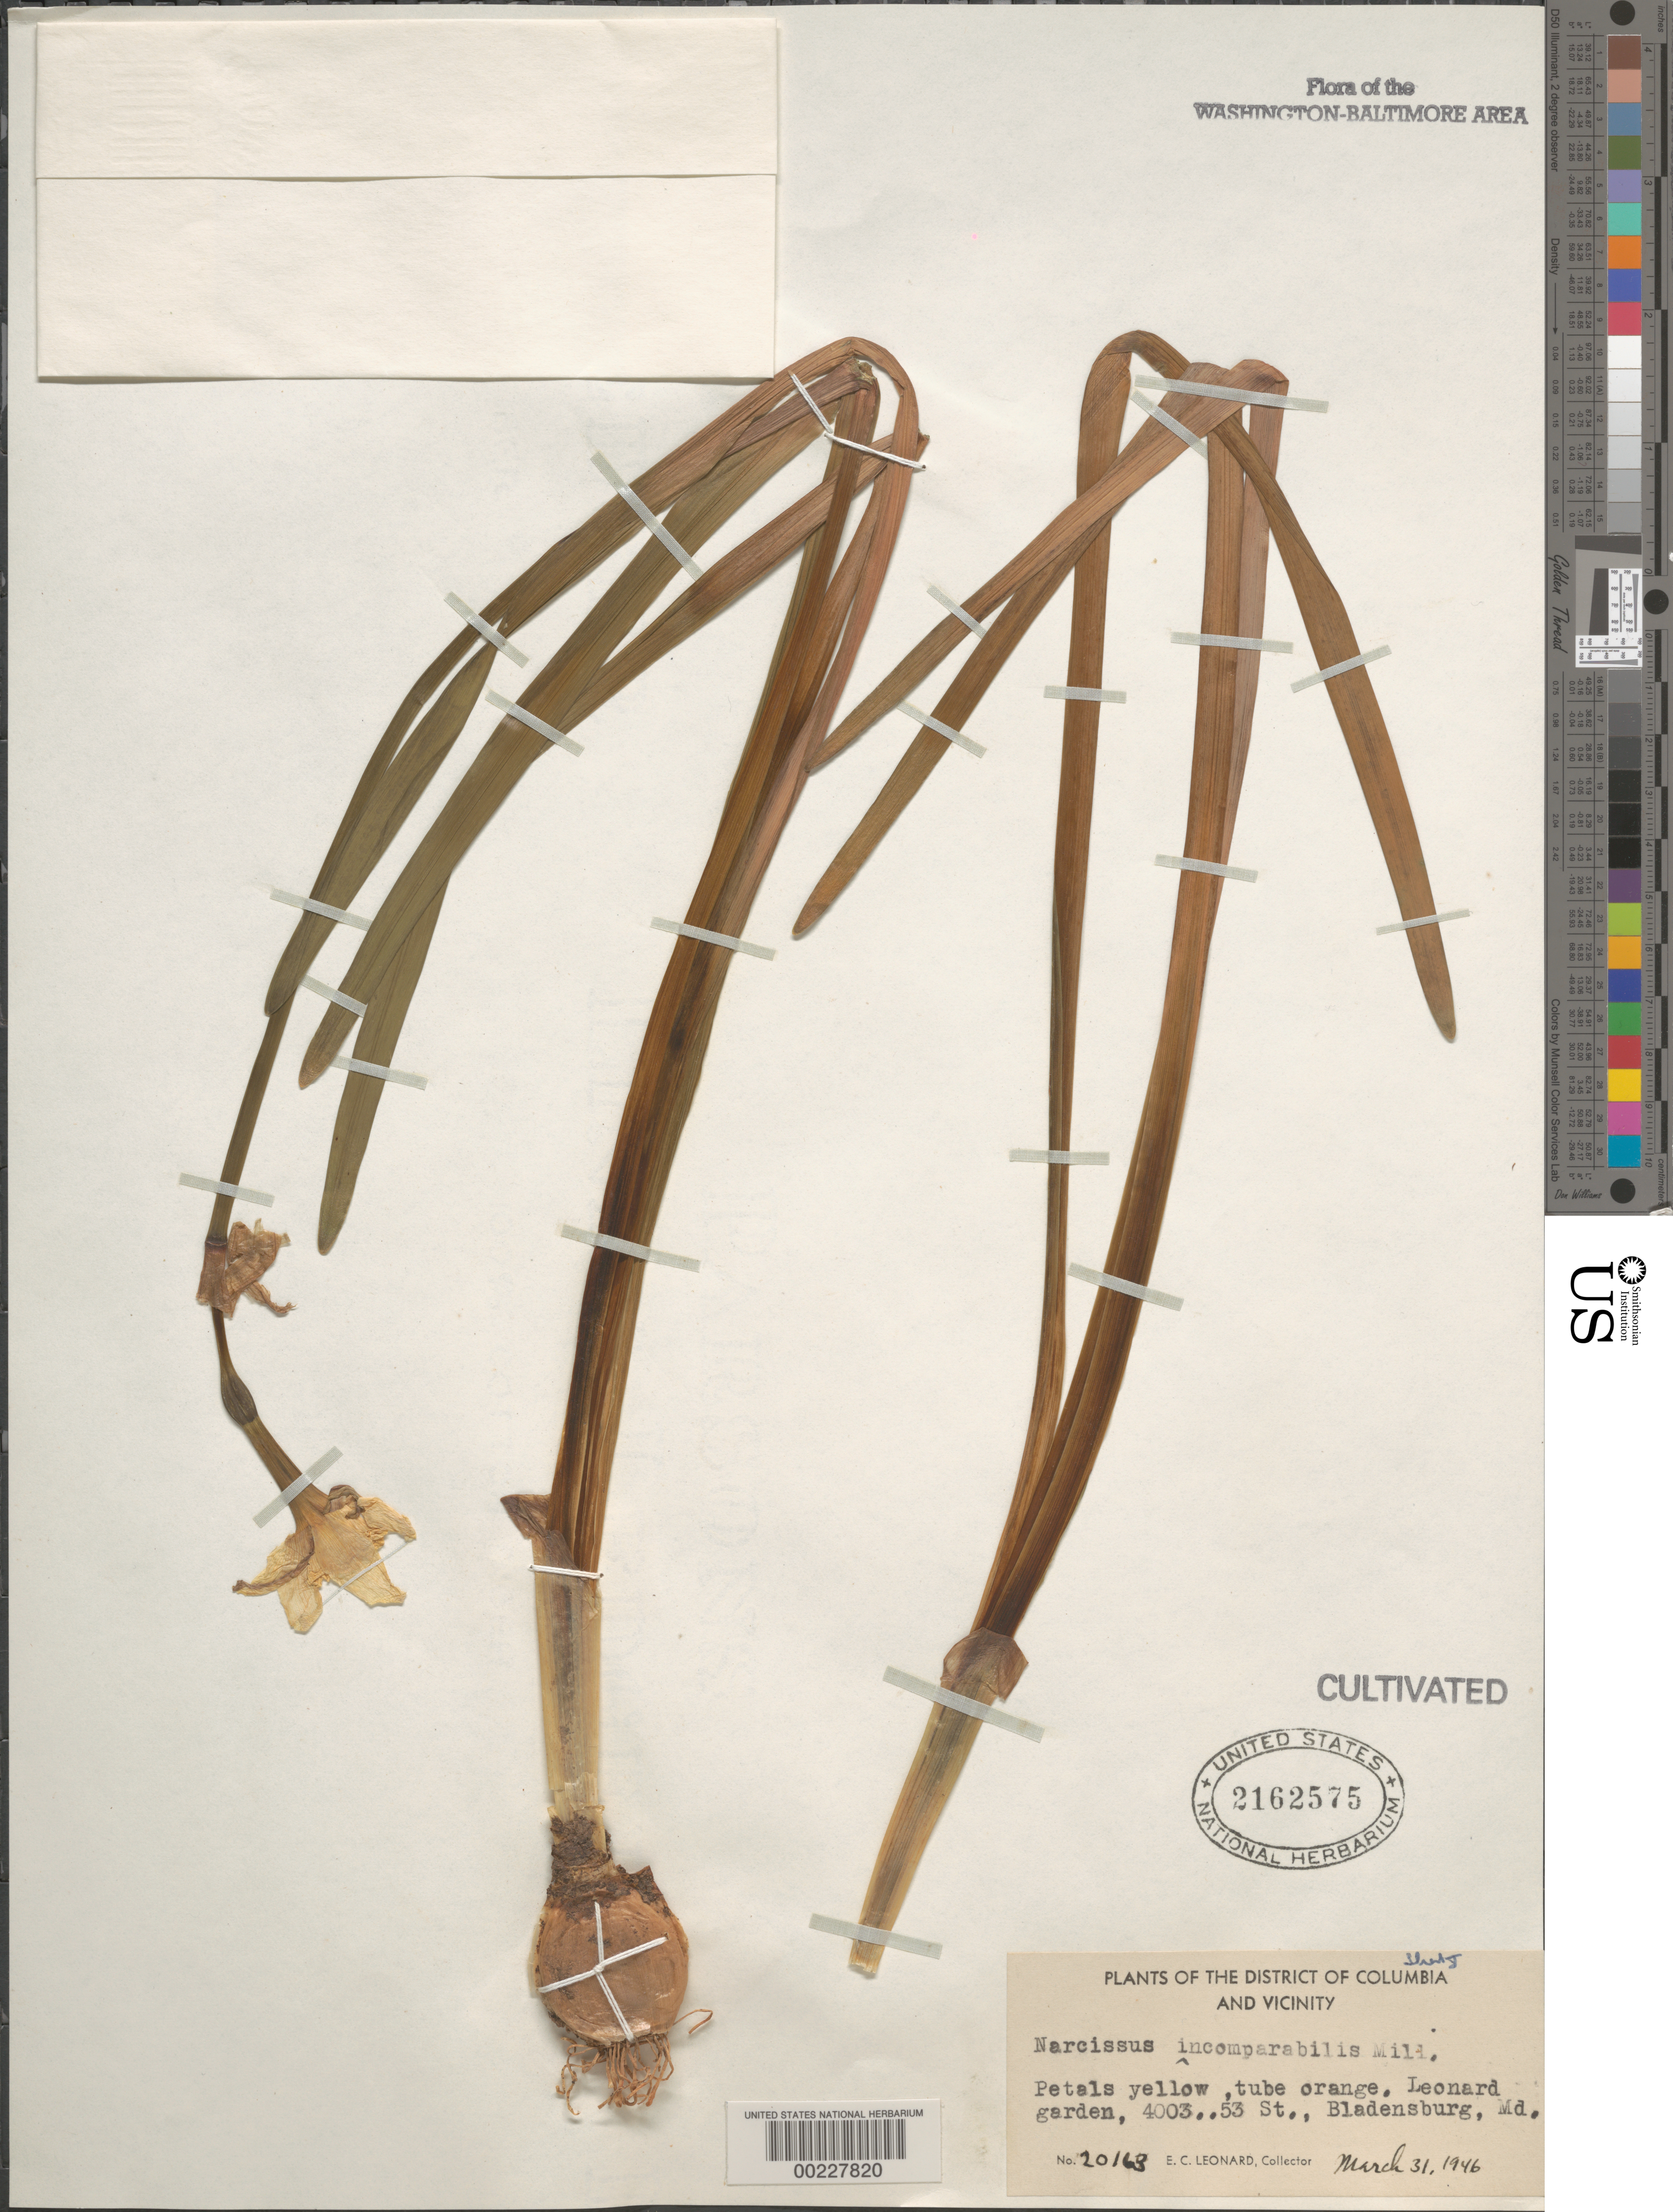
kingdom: Plantae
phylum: Tracheophyta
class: Liliopsida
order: Asparagales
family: Amaryllidaceae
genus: Narcissus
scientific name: Narcissus incomparabilis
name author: Mill.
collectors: E. C. Leonard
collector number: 20163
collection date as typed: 31 Mar 1946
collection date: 1946-03-31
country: United States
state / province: Maryland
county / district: Prince George's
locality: Bladensburg, 4003 53 St., Leonard garden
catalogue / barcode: US 2162575